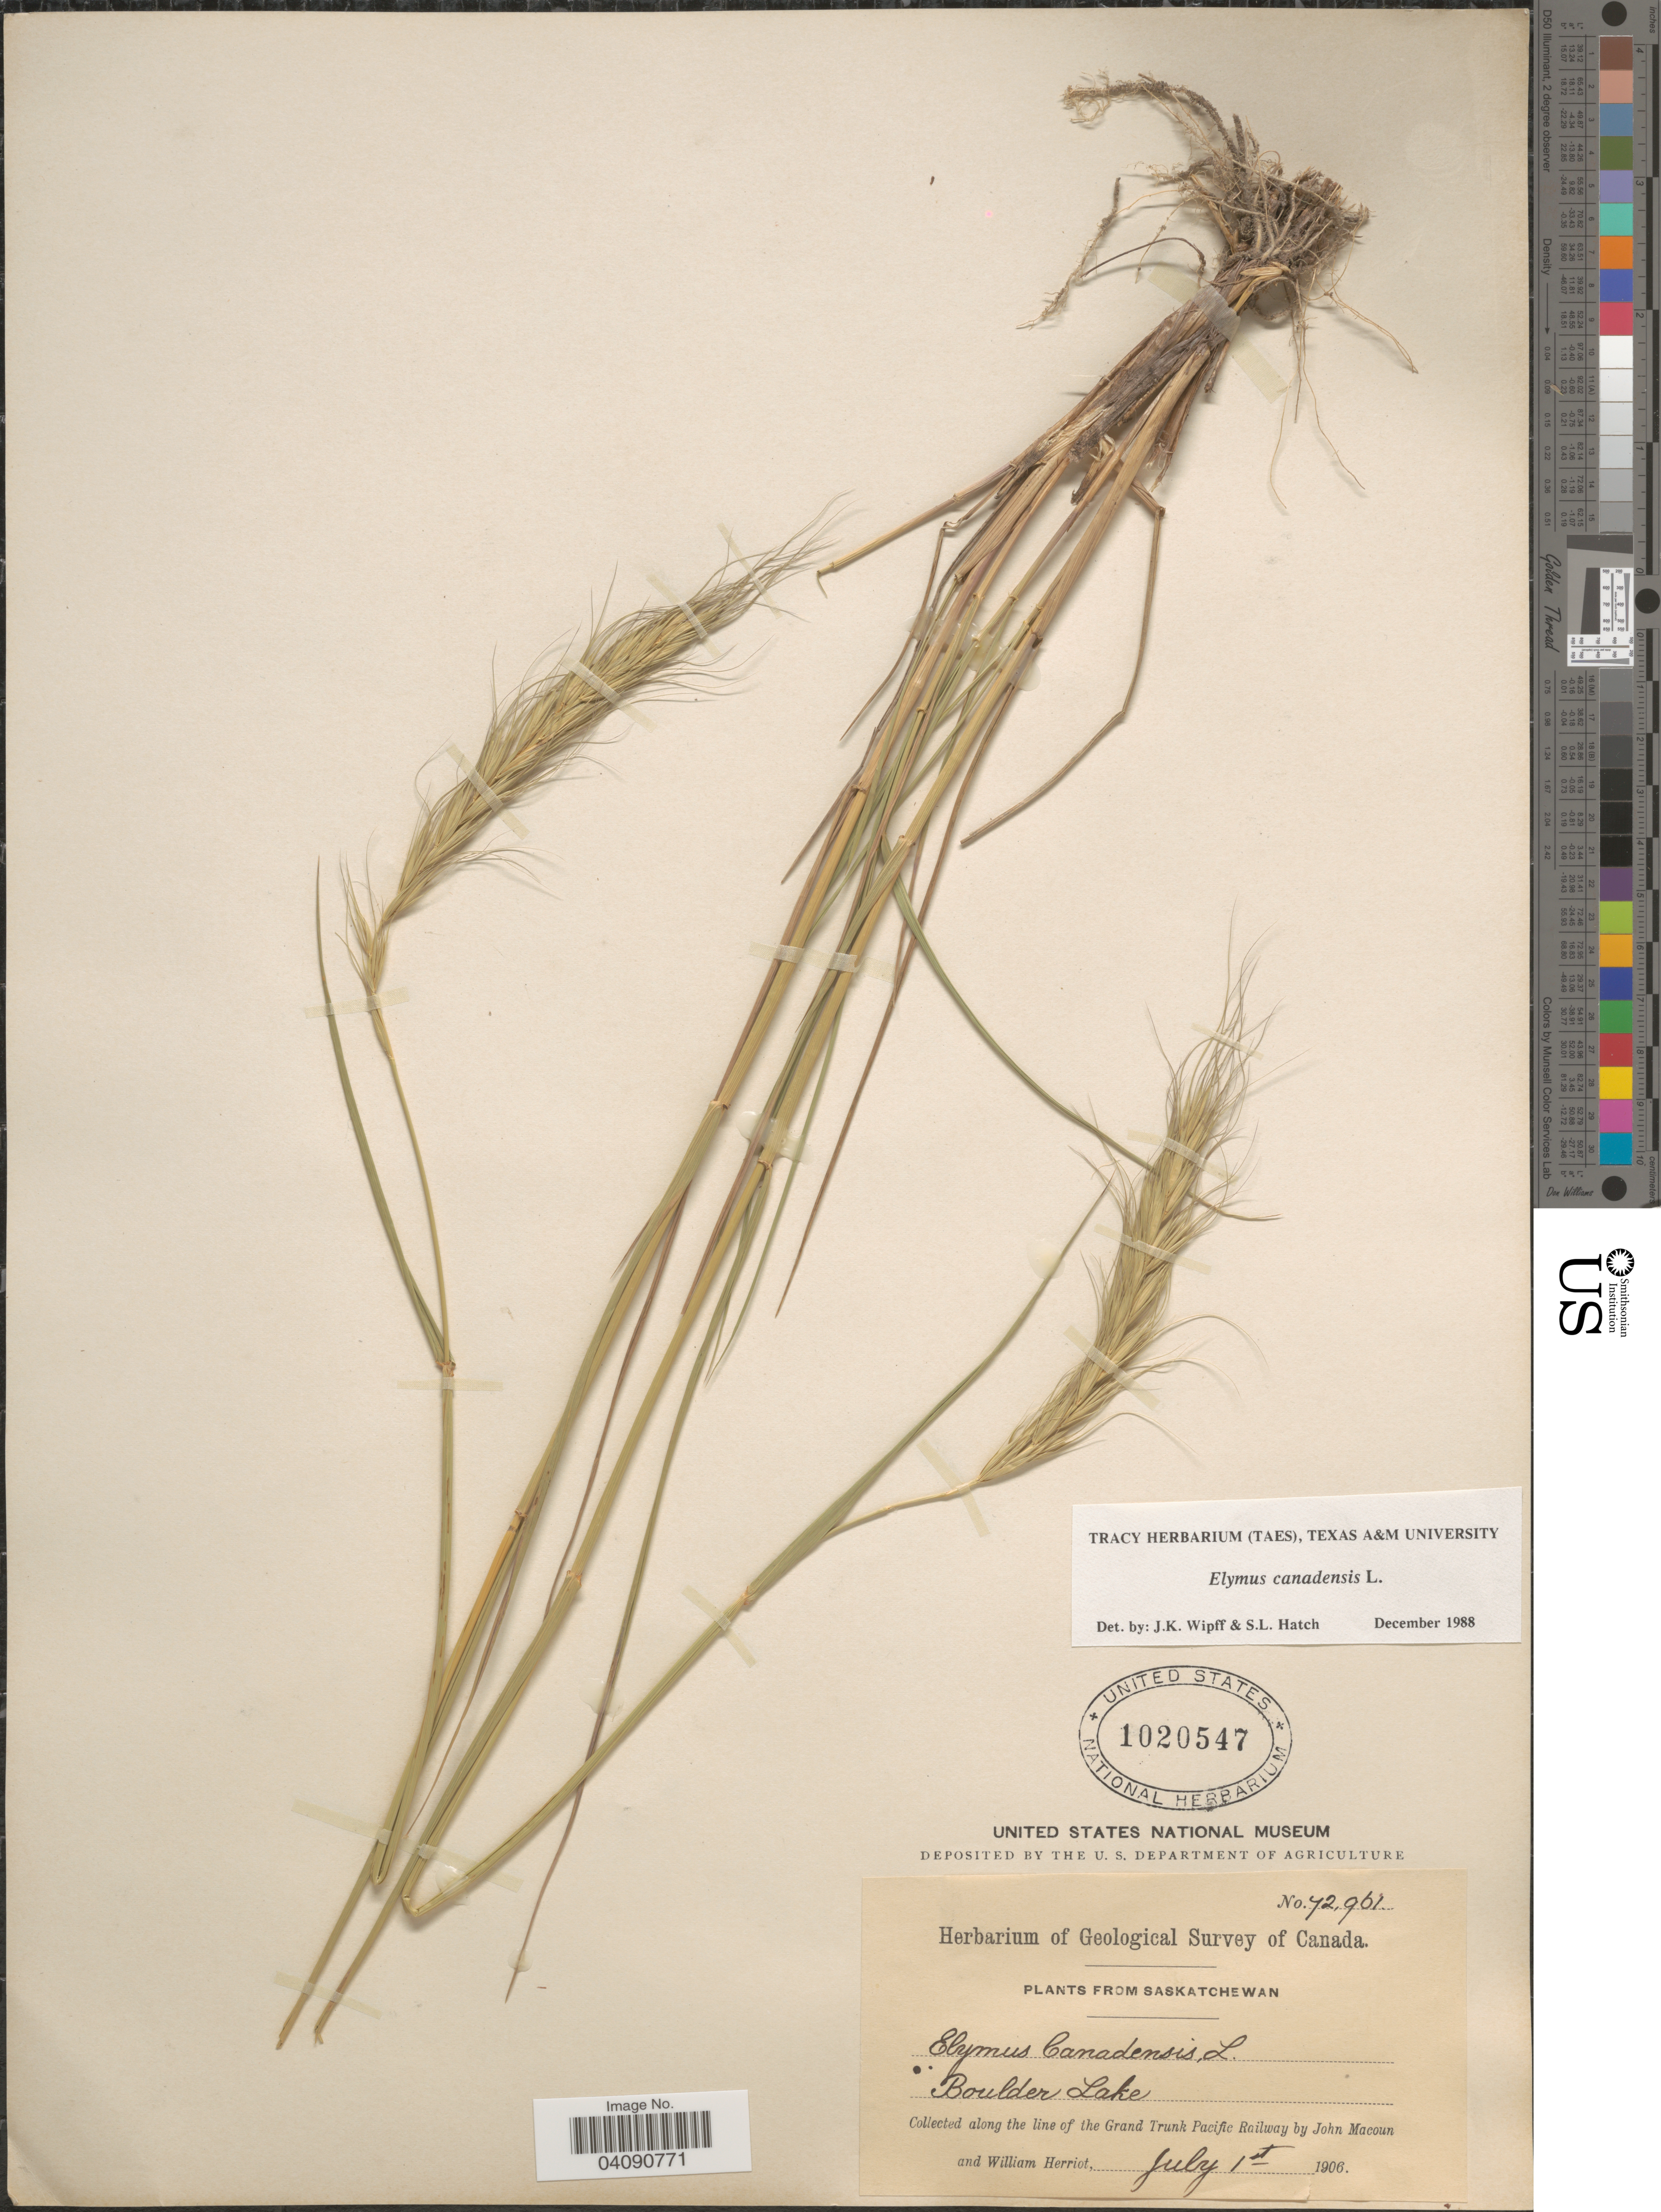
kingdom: Plantae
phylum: Tracheophyta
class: Liliopsida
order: Poales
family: Poaceae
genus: Elymus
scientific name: Elymus canadensis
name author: L.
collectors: J. Macoun & W. Herriot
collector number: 72961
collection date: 1906-07-01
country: Canada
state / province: Saskatchewan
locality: Geological Survey of Canada. Boulder Lake. Along the line of the Grand Trunk Pacific Railway.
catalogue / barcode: US 1020547